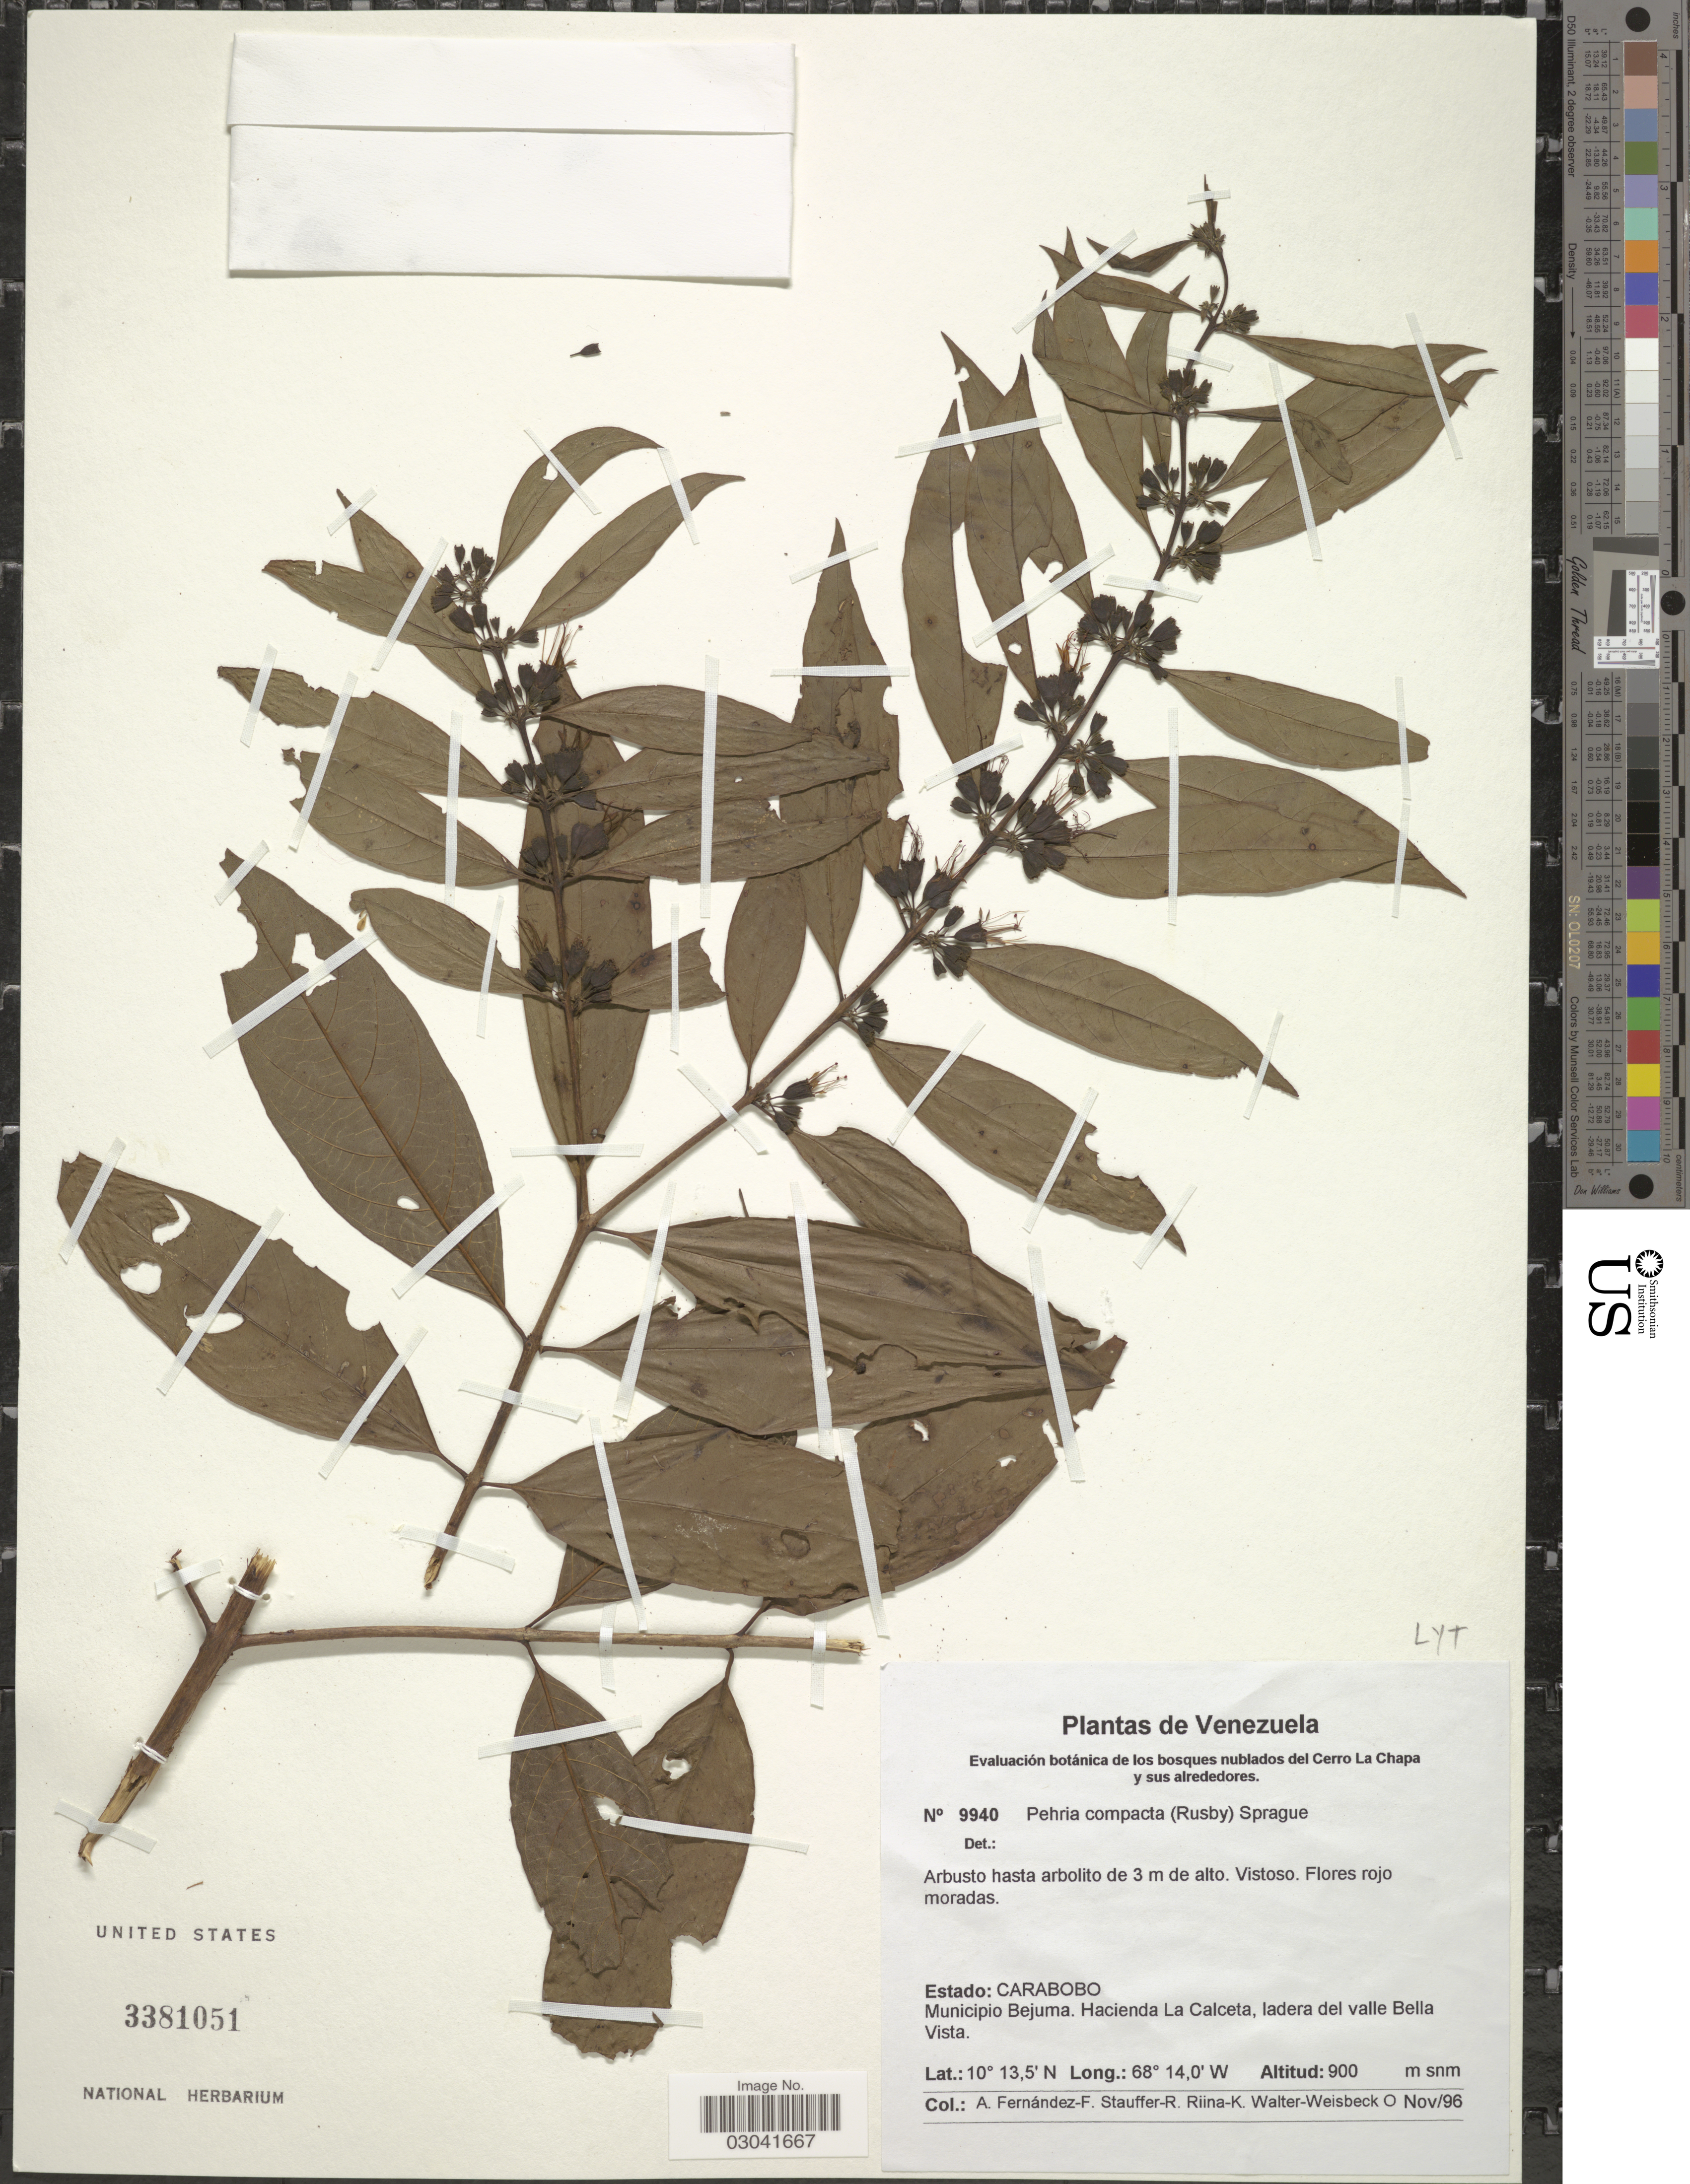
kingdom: Plantae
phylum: Tracheophyta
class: Magnoliopsida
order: Myrtales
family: Lythraceae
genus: Pehria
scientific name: Pehria compacta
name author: Sprague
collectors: A. Fernández, F. W. Stauffer, R. Riina, K. Walter-Weissbeck & O. Kunert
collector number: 9940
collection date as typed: Transcribed d/m/y: /11/96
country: Venezuela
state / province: Carabobo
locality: Municipio Bejuma. Hacienda La Calceta, ladera del valle Bella Vista.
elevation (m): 900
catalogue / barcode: US 3381051